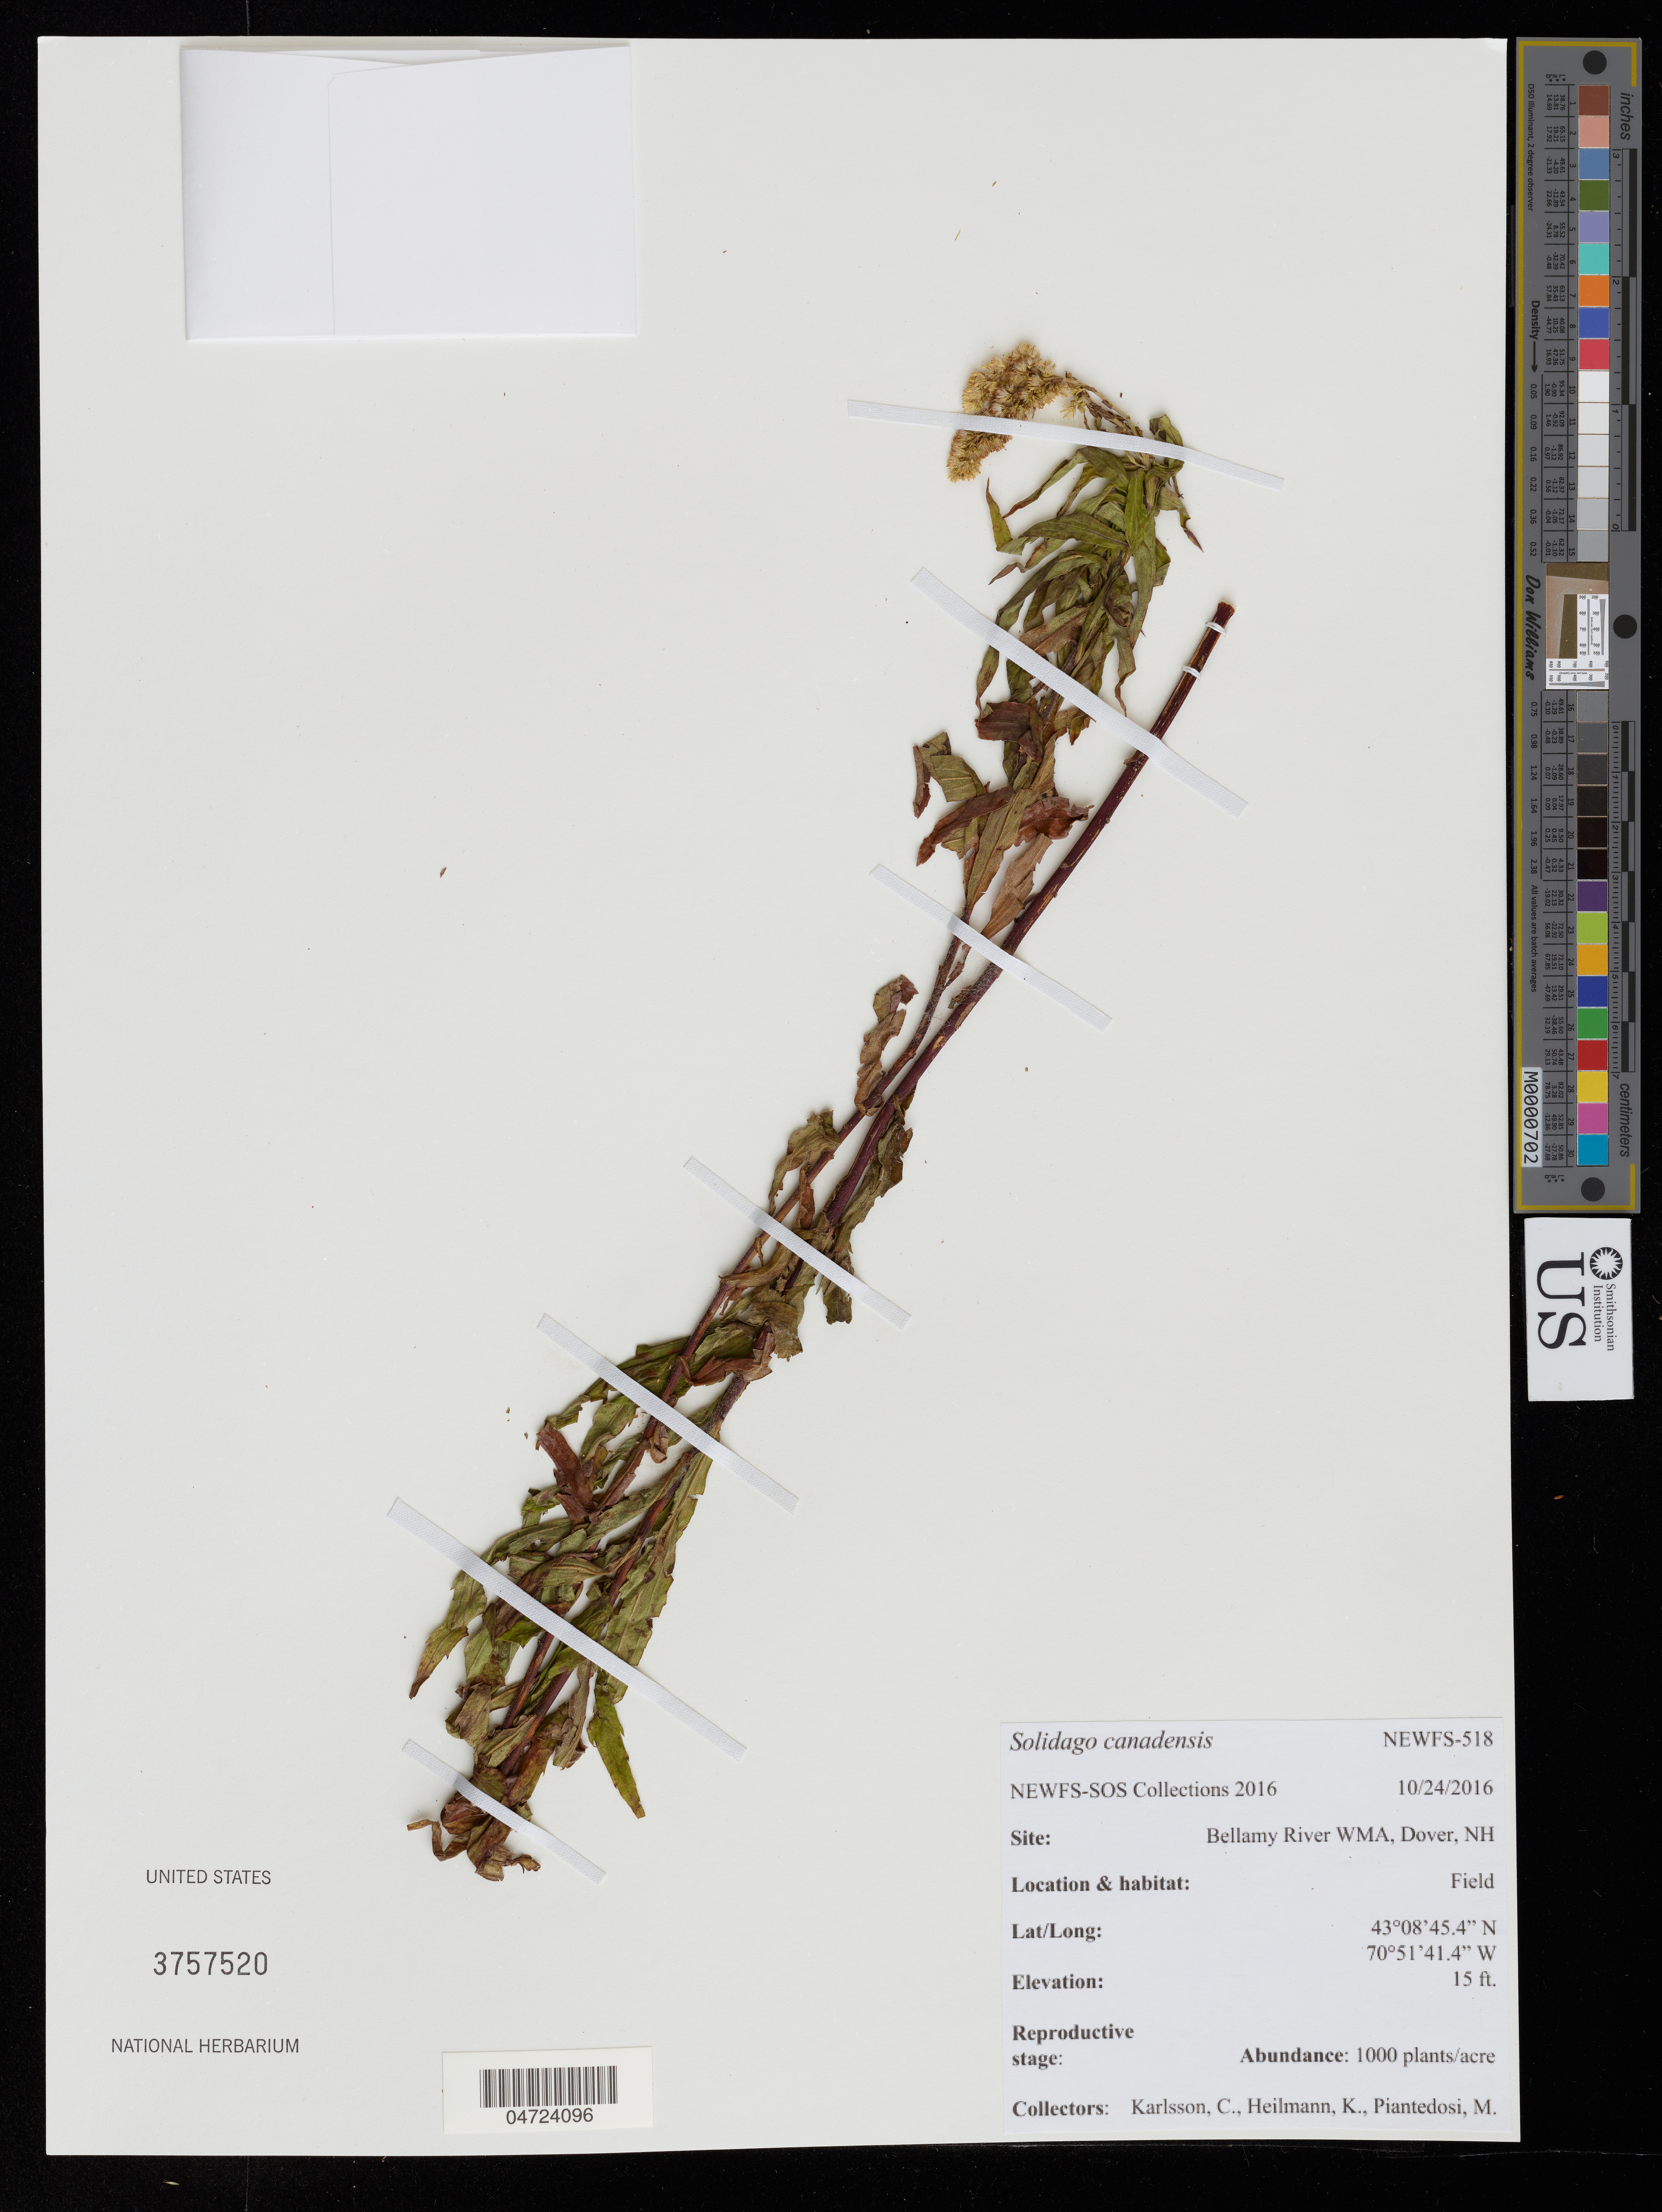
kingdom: Plantae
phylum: Tracheophyta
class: Magnoliopsida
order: Asterales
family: Asteraceae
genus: Solidago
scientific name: Solidago canadensis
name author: L.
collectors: C. Karlsson, K. Heilmann & M. Piantedosi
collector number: NEWFS-518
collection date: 2016-10-24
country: United States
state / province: New Hampshire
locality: Bellamy River WMA, Dover.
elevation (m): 5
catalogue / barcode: US 3757520